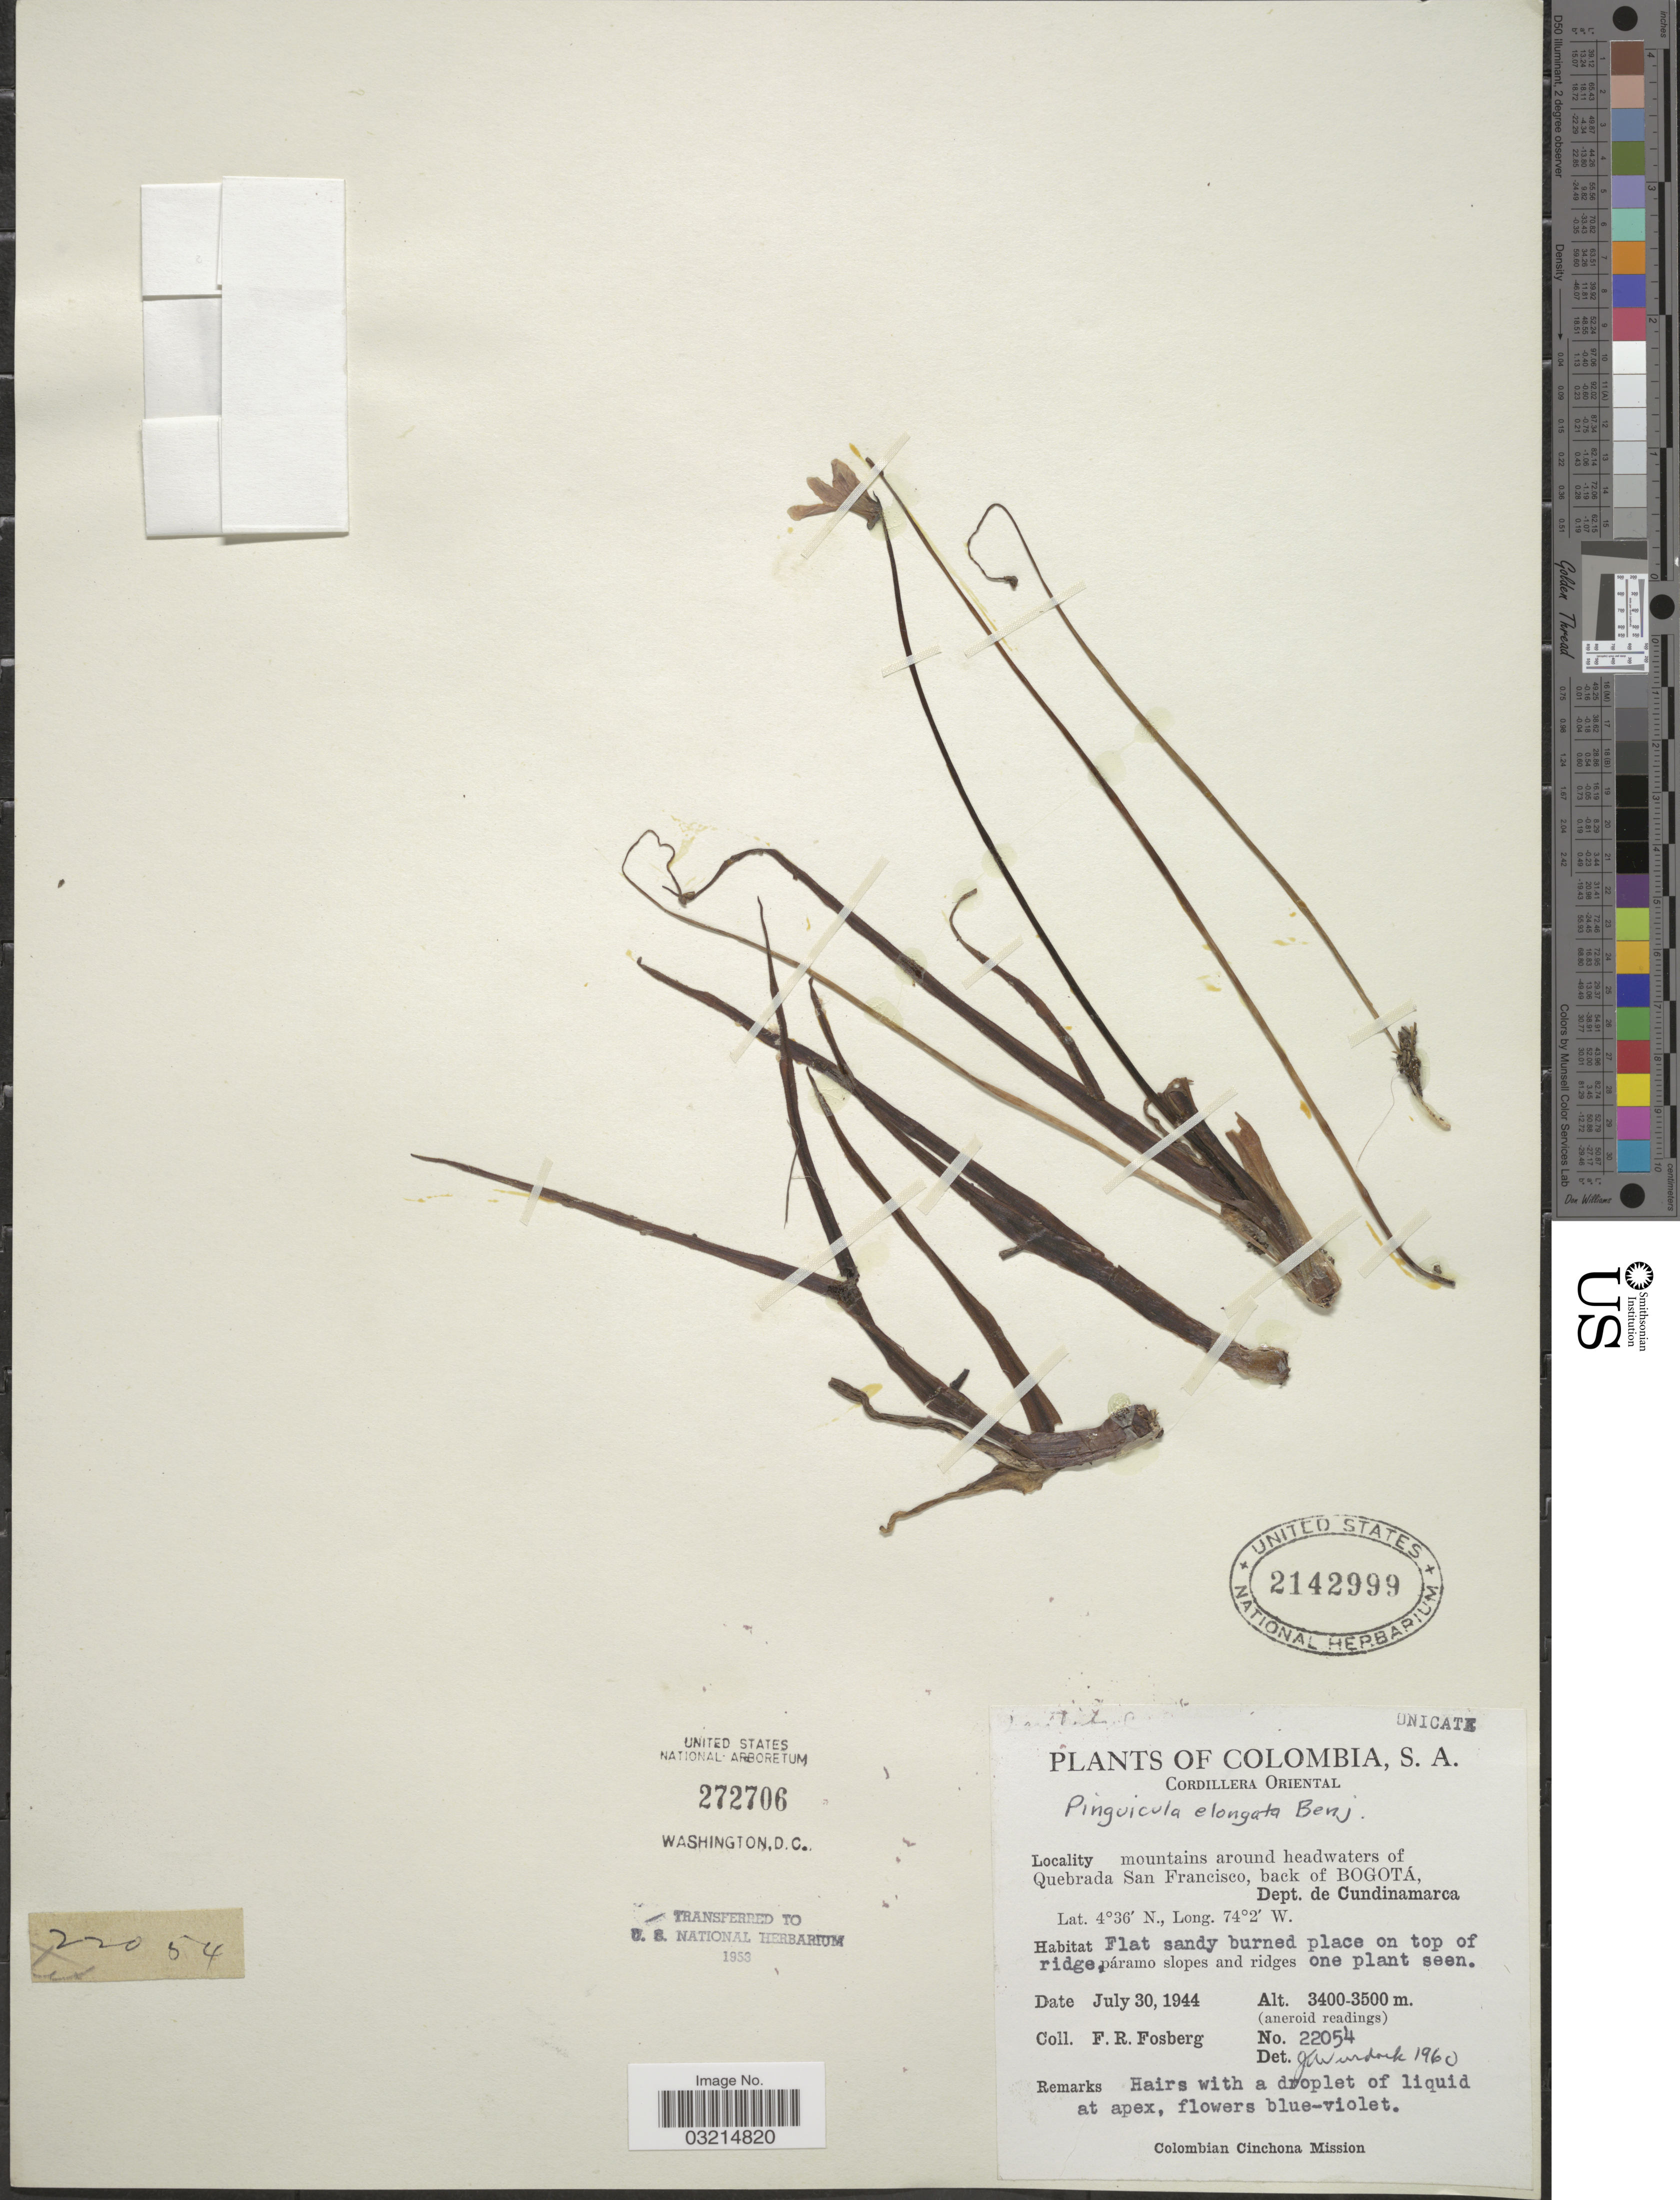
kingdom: Plantae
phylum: Tracheophyta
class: Magnoliopsida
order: Lamiales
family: Lentibulariaceae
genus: Pinguicula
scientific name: Pinguicula elongata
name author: Benj.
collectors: F. R. Fosberg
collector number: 22054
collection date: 1944-07-30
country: Colombia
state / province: Cundinamarca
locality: Cordillera Oriental, mountains around headwaters of Quebrada San Francisco, back of Bogotá, Dept. de Cundinamarca.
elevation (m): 3400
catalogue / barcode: US 2142999